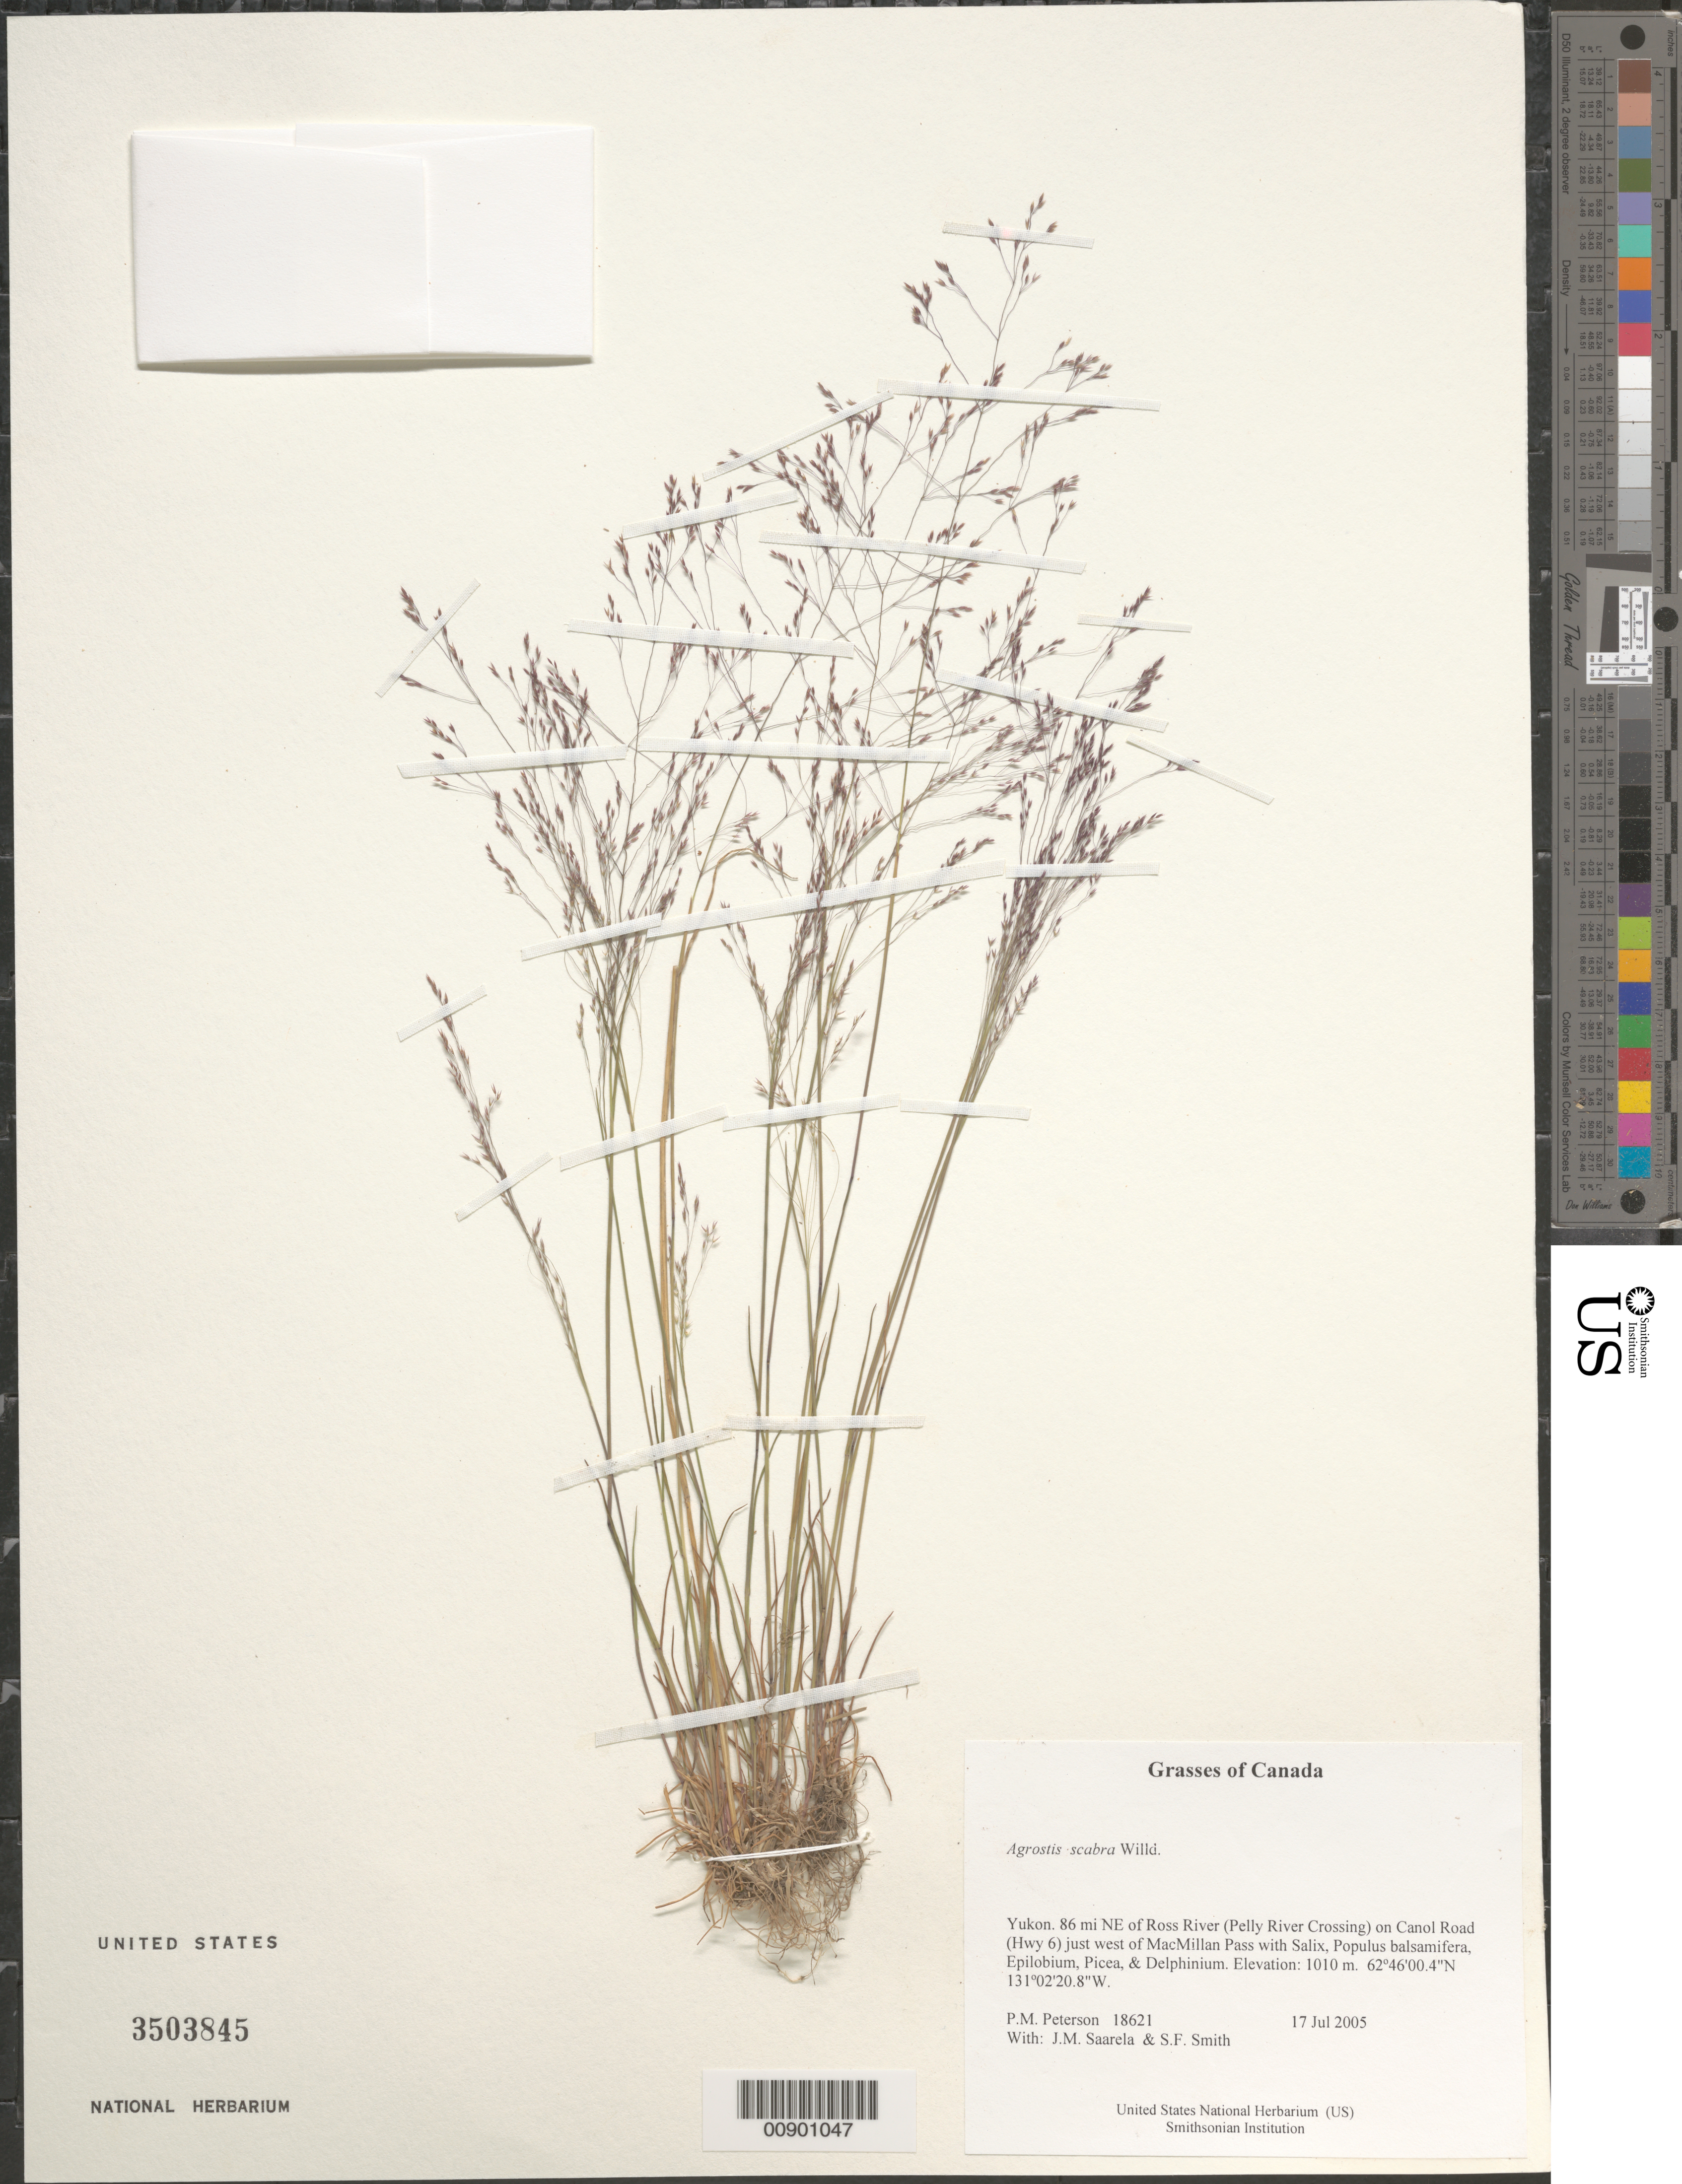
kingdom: Plantae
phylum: Tracheophyta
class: Liliopsida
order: Poales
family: Poaceae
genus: Agrostis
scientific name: Agrostis scabra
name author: Willd.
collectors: P. M. Peterson, J. Saarela & S.F. Smith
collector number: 18621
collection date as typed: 17 Jul 2004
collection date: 2004-07-17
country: Canada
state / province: Yukon Territory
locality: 86 mi NE of Ross River (Pelly River Crossing) on Canol Road (Hwy 6) just west of MacMillan Pass with Salix, Populus balsamifera, Epilobium, Picea, & Delphinium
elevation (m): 1010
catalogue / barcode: US 3503845